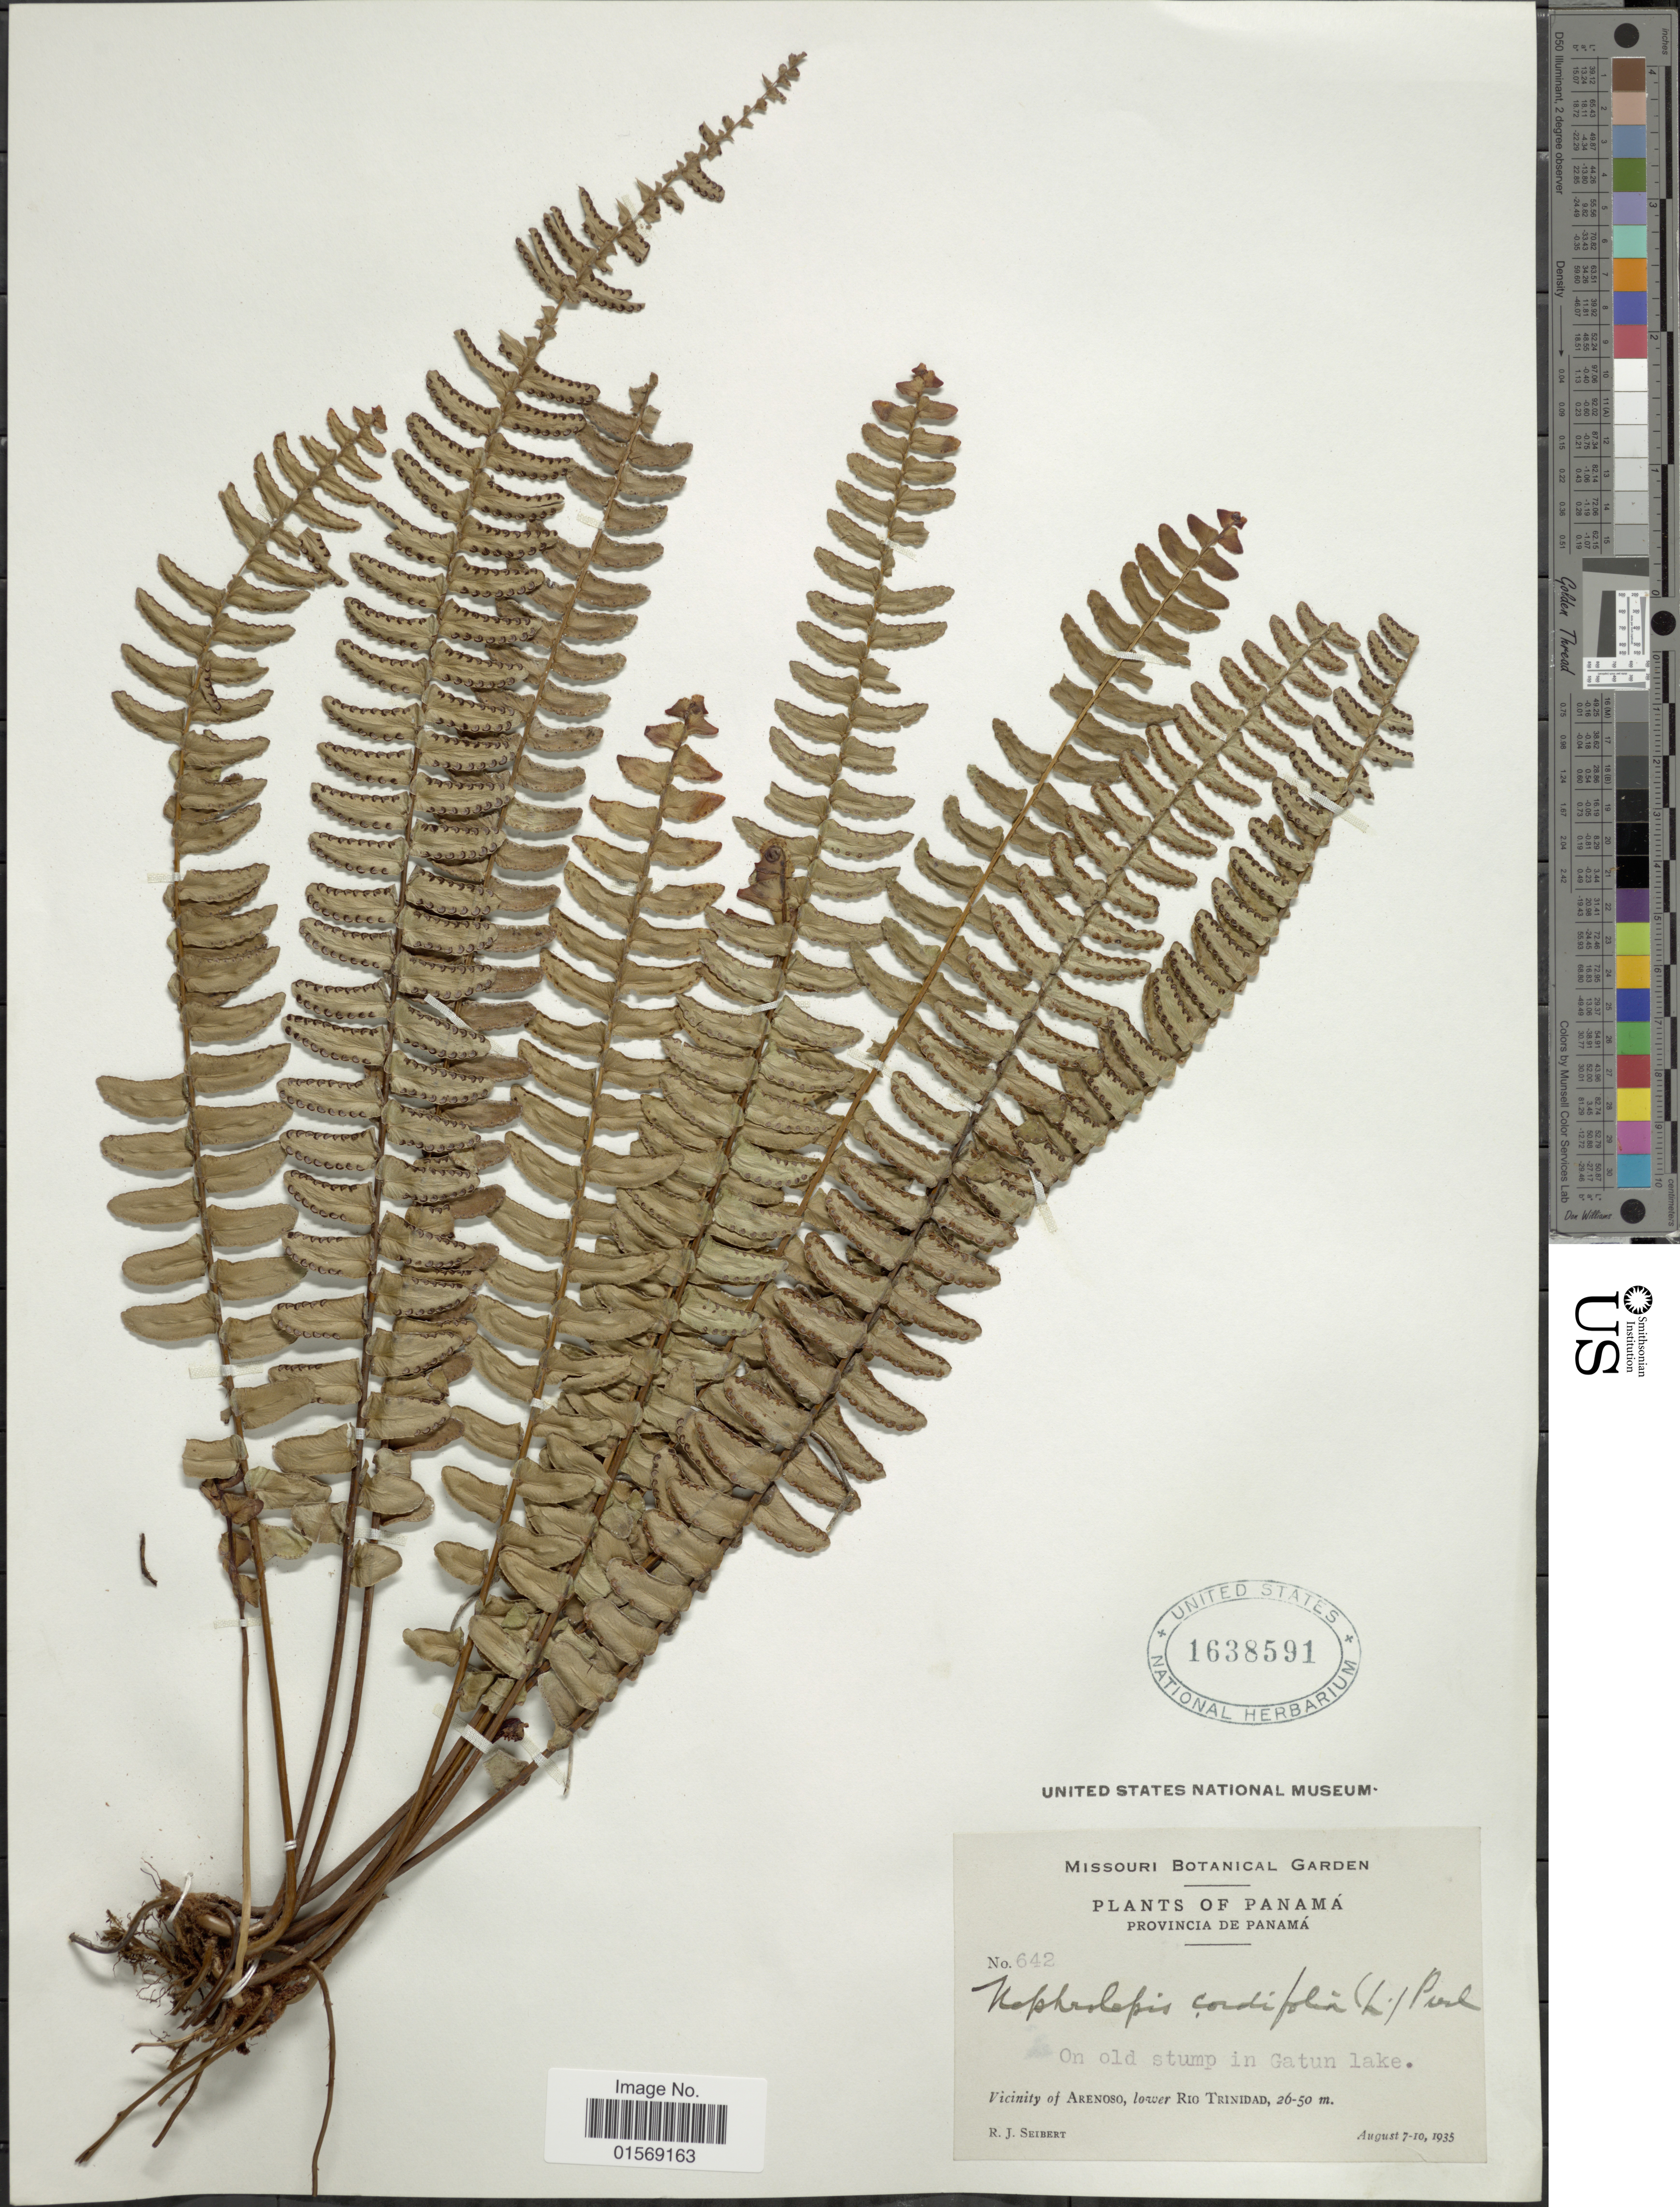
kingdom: Plantae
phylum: Tracheophyta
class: Polypodiopsida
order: Polypodiales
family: Nephrolepidaceae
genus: Nephrolepis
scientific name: Nephrolepis pendula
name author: (Raddi) J. Sm.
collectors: R. J. Seibert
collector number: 642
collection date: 1935-08-07/1935-08-10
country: Panama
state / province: Panamá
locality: Panama. Provincia de Panama. Vicinity of Arenose, lower Rio Trinidad.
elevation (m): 26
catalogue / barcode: US 1638591